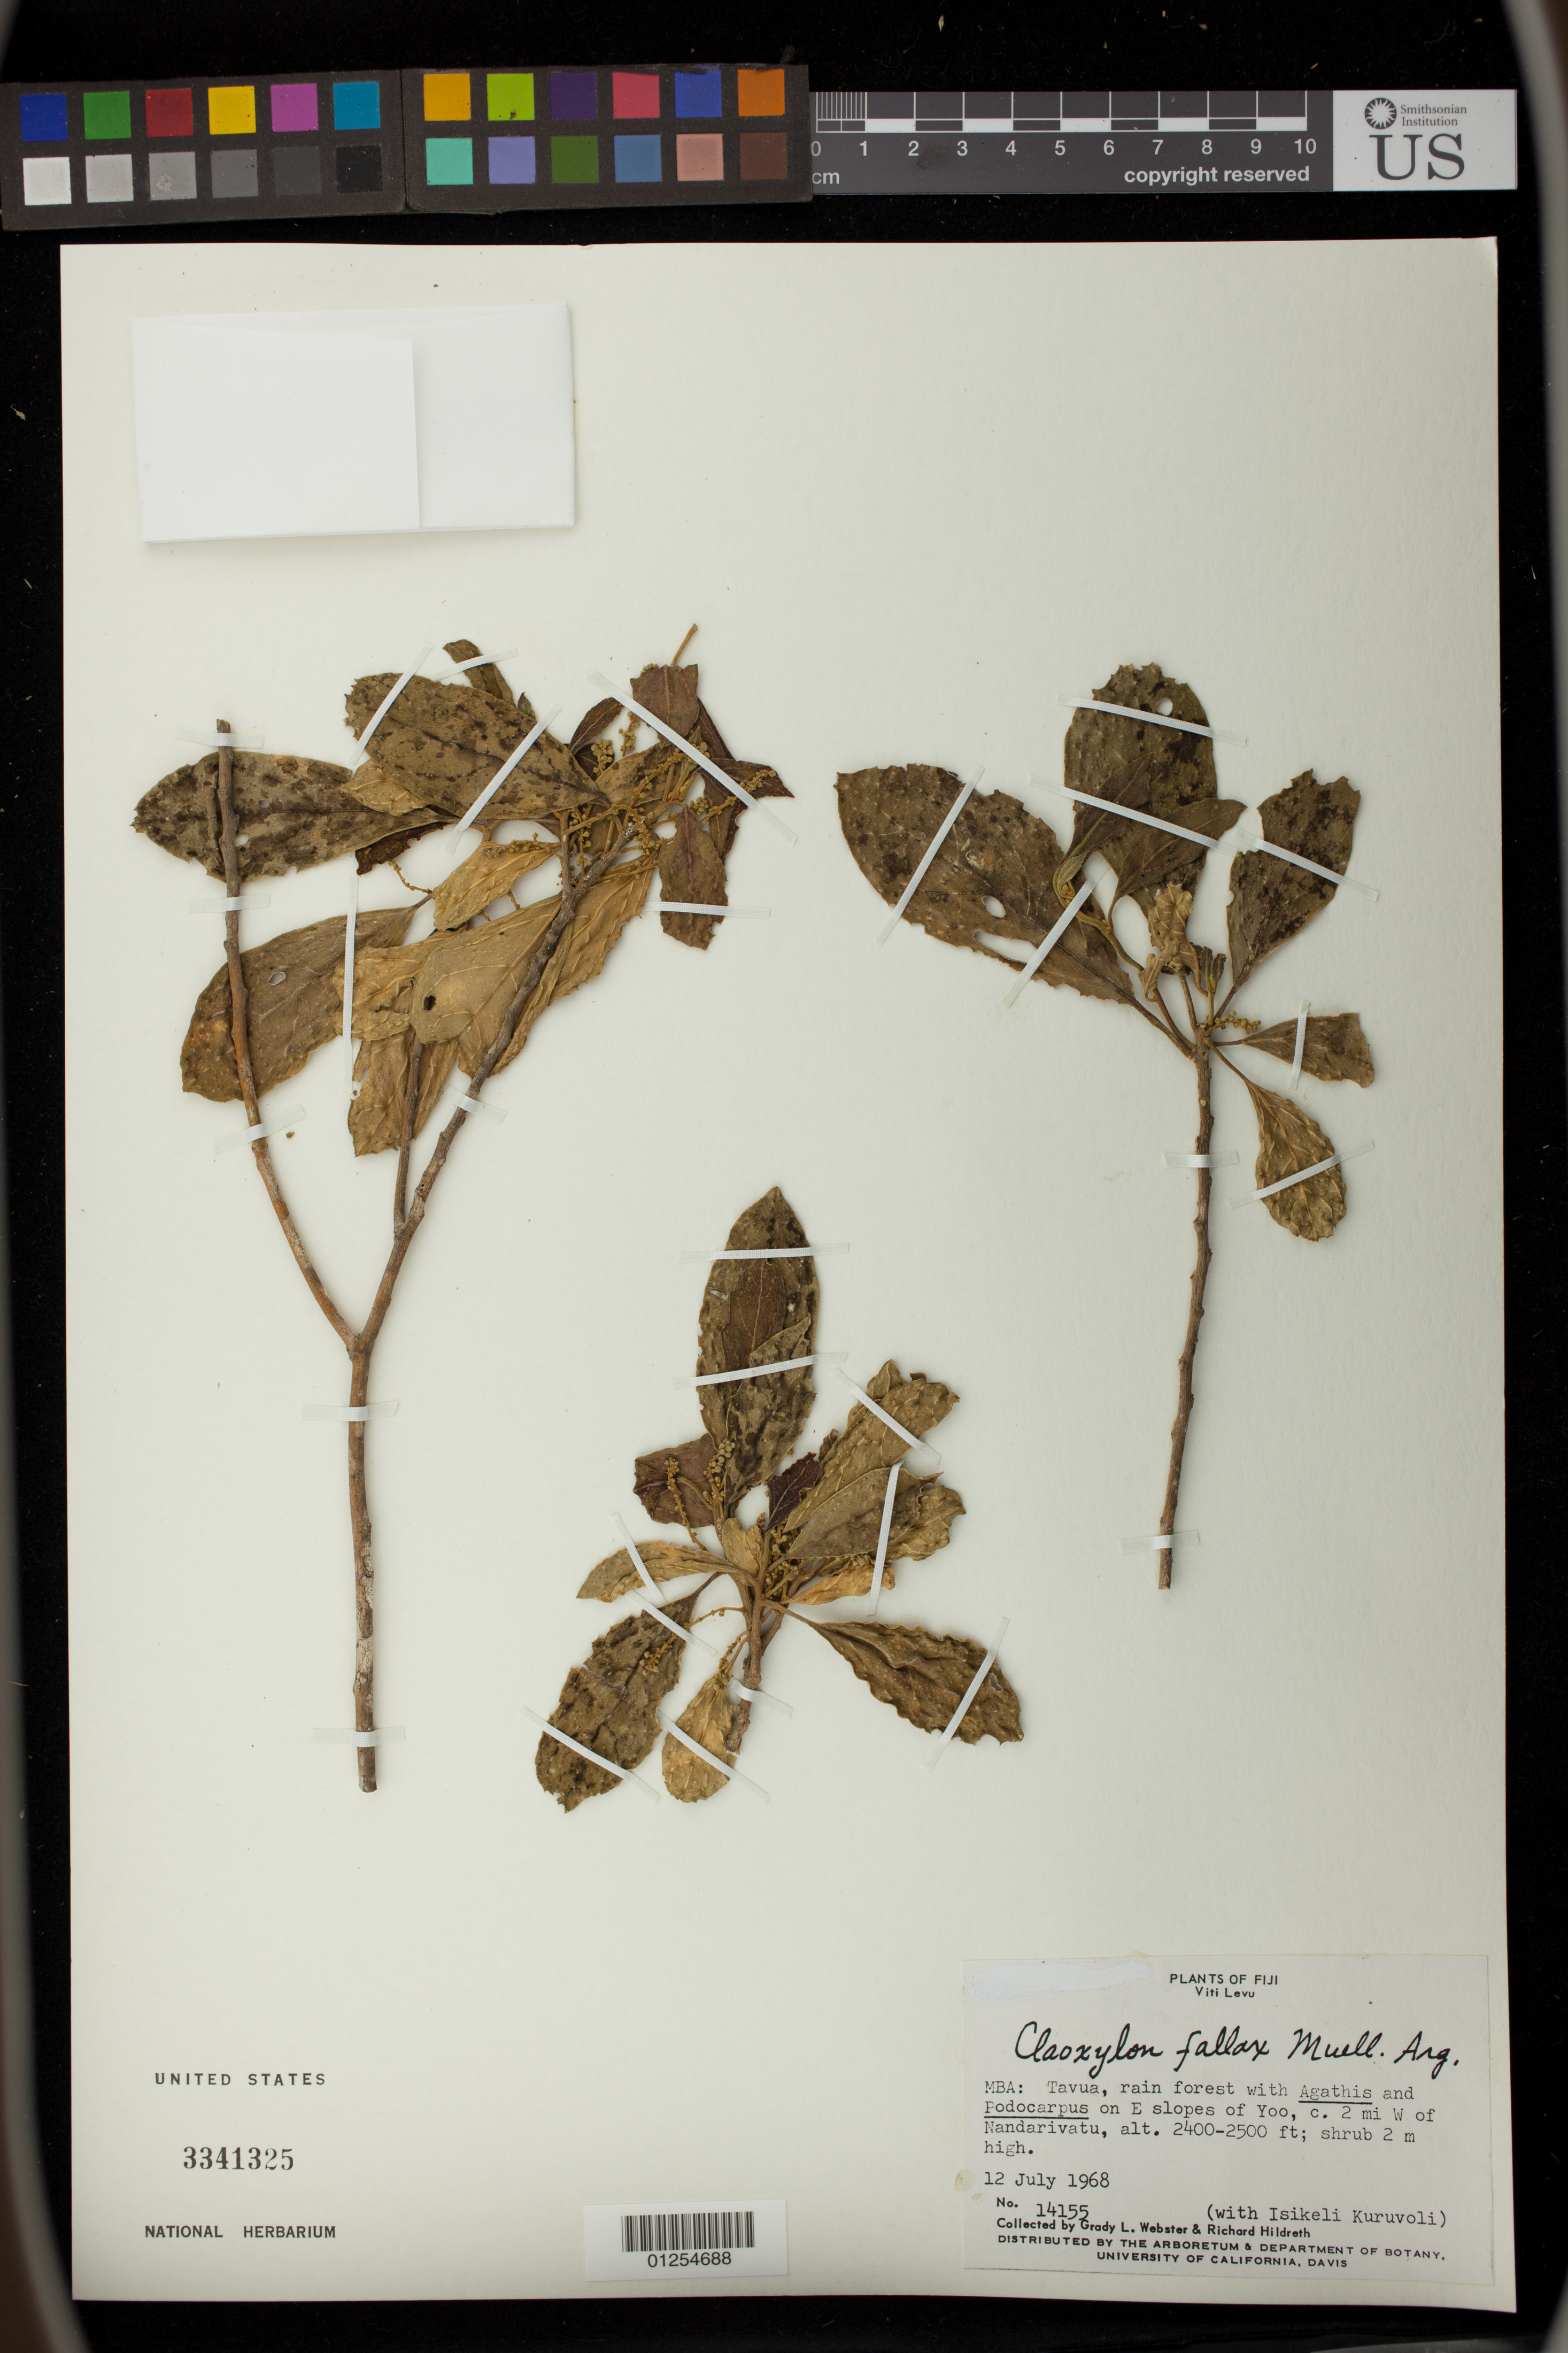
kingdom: Plantae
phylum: Tracheophyta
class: Magnoliopsida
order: Malpighiales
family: Euphorbiaceae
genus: Claoxylon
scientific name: Claoxylon fallax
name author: Müll. Arg.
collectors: G. L. Webster, R. Hildreth & I. Kuruvoli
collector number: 14155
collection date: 1968-07-12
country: Fiji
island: Viti Levu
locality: MBA: Tavua, on E slopes of Yoo, c. 2 mi W of Nandarivatu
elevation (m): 732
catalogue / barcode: US 3341325